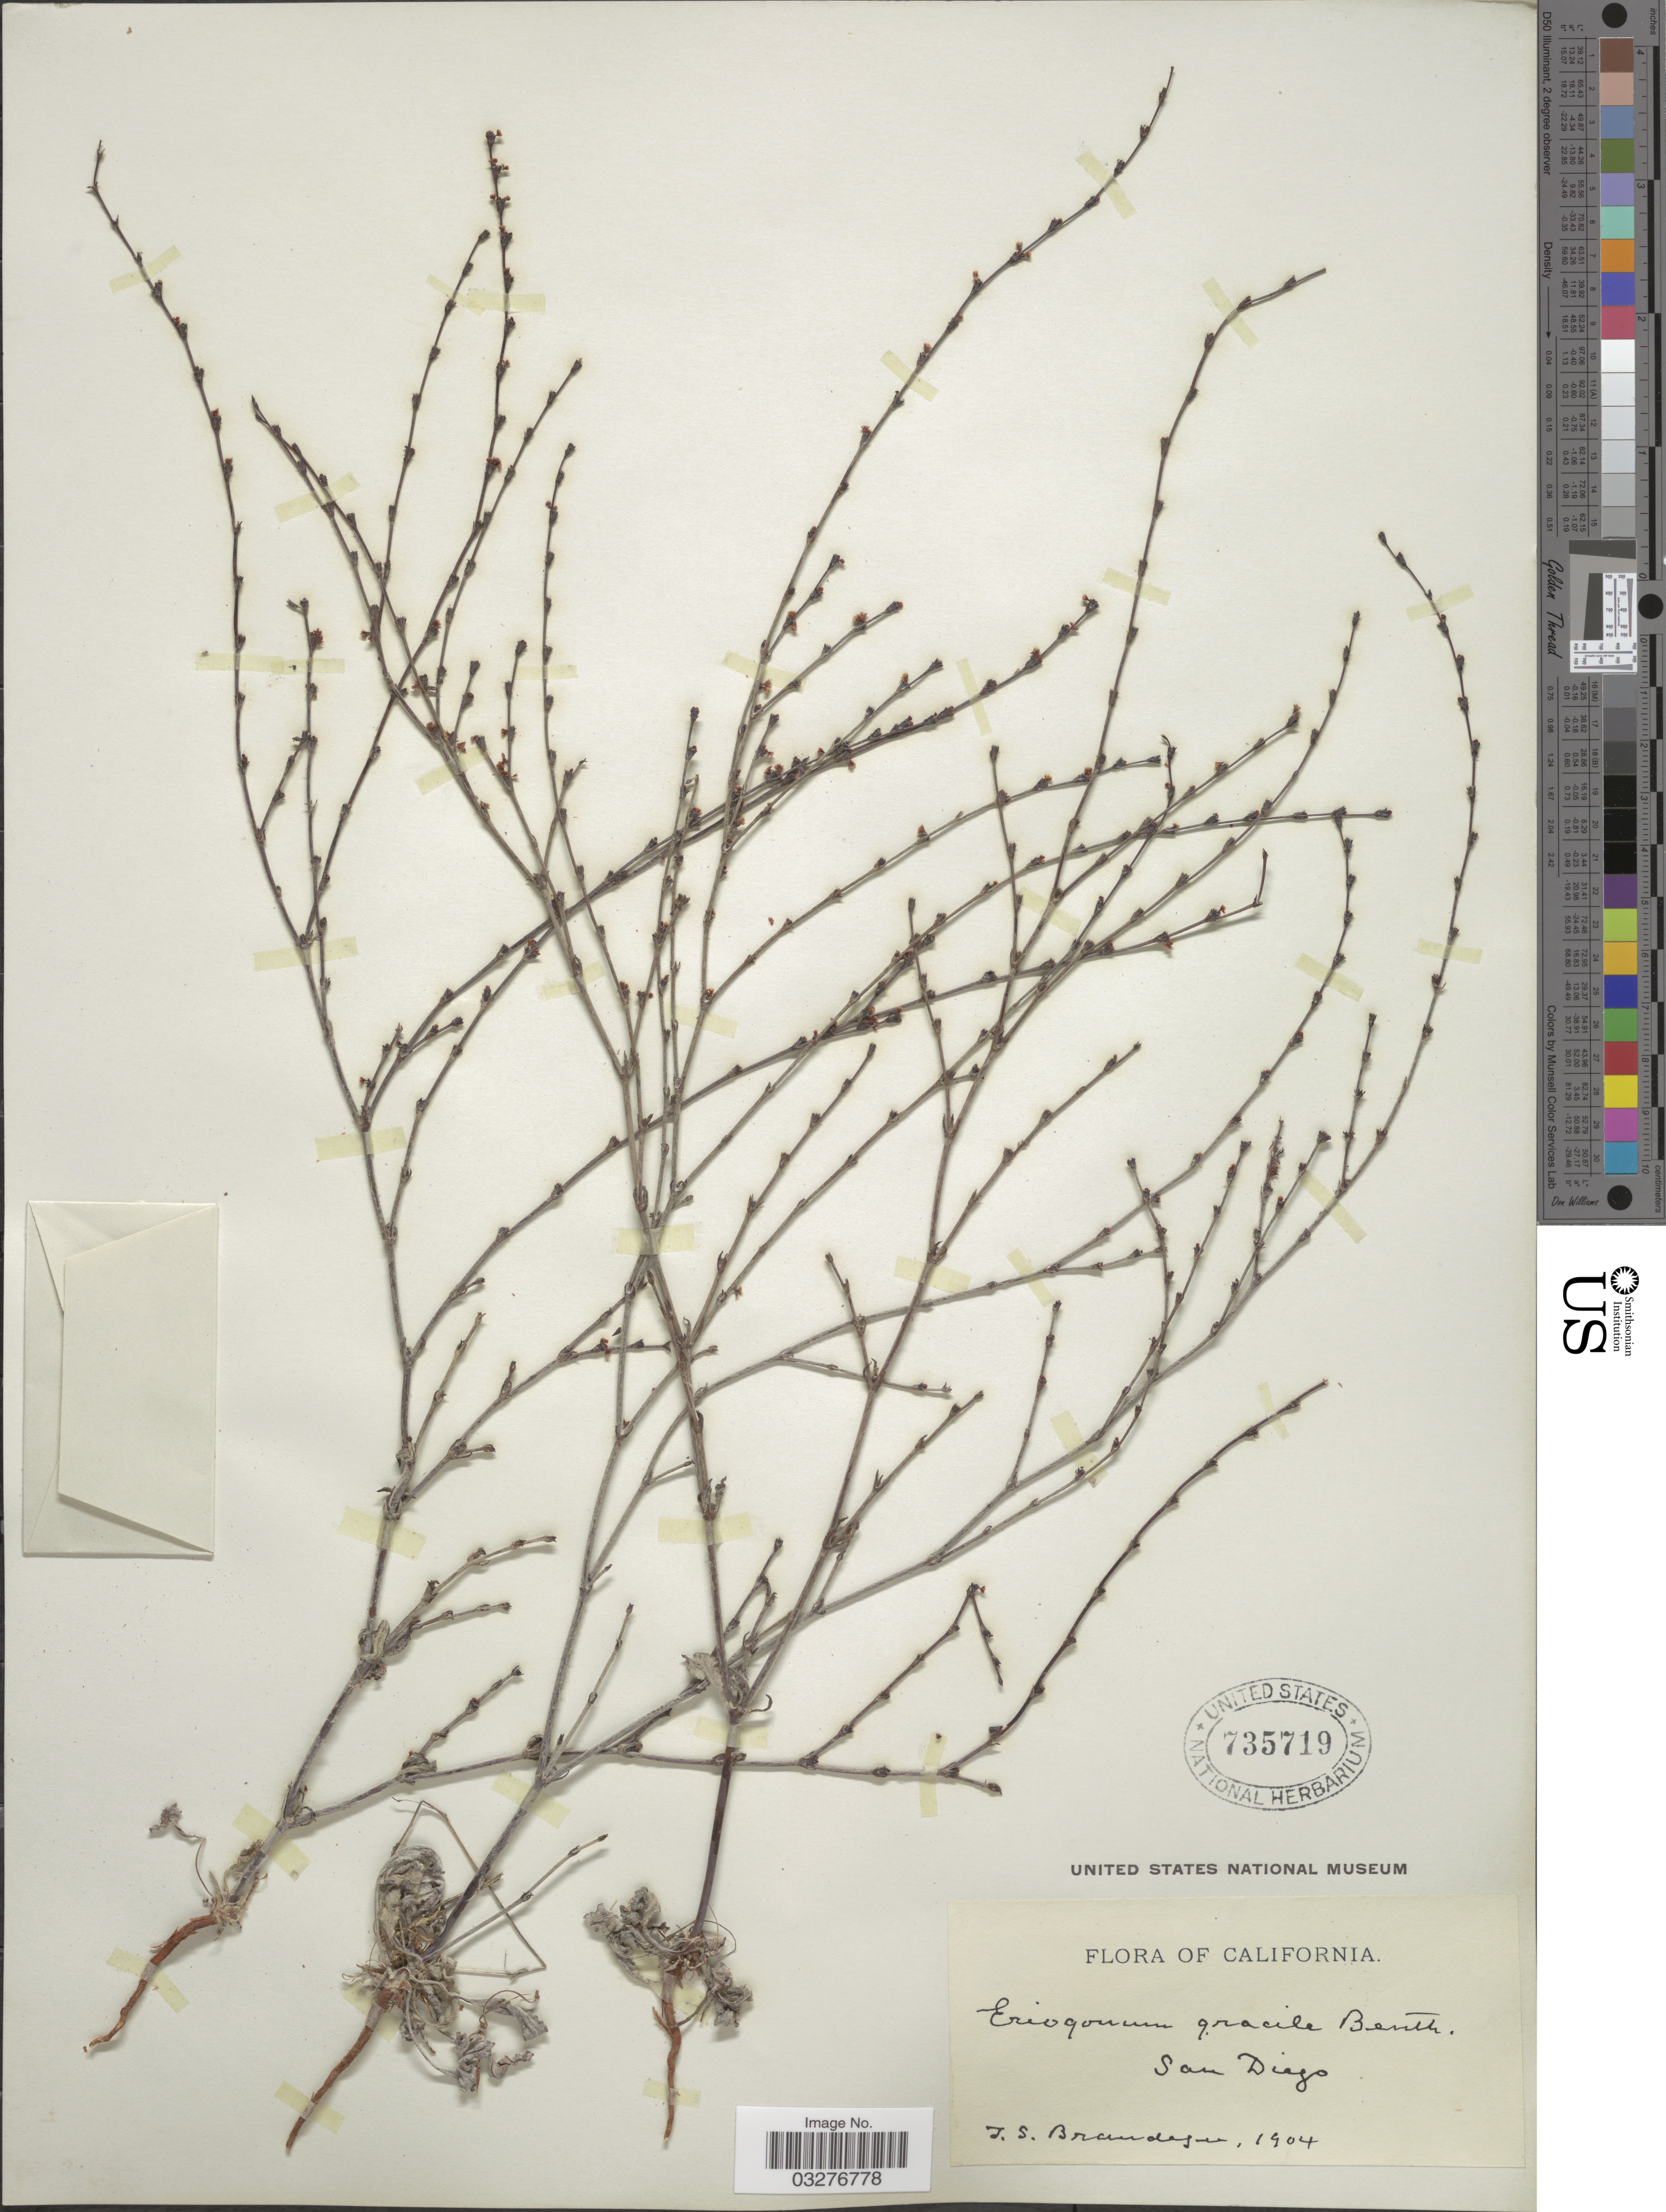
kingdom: Plantae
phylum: Tracheophyta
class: Magnoliopsida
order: Caryophyllales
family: Polygonaceae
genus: Eriogonum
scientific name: Eriogonum gracile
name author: Benth.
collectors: T. S. Brandegee (herbarium)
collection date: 1904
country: United States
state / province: California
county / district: San Diego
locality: San Diego.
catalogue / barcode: US 735719